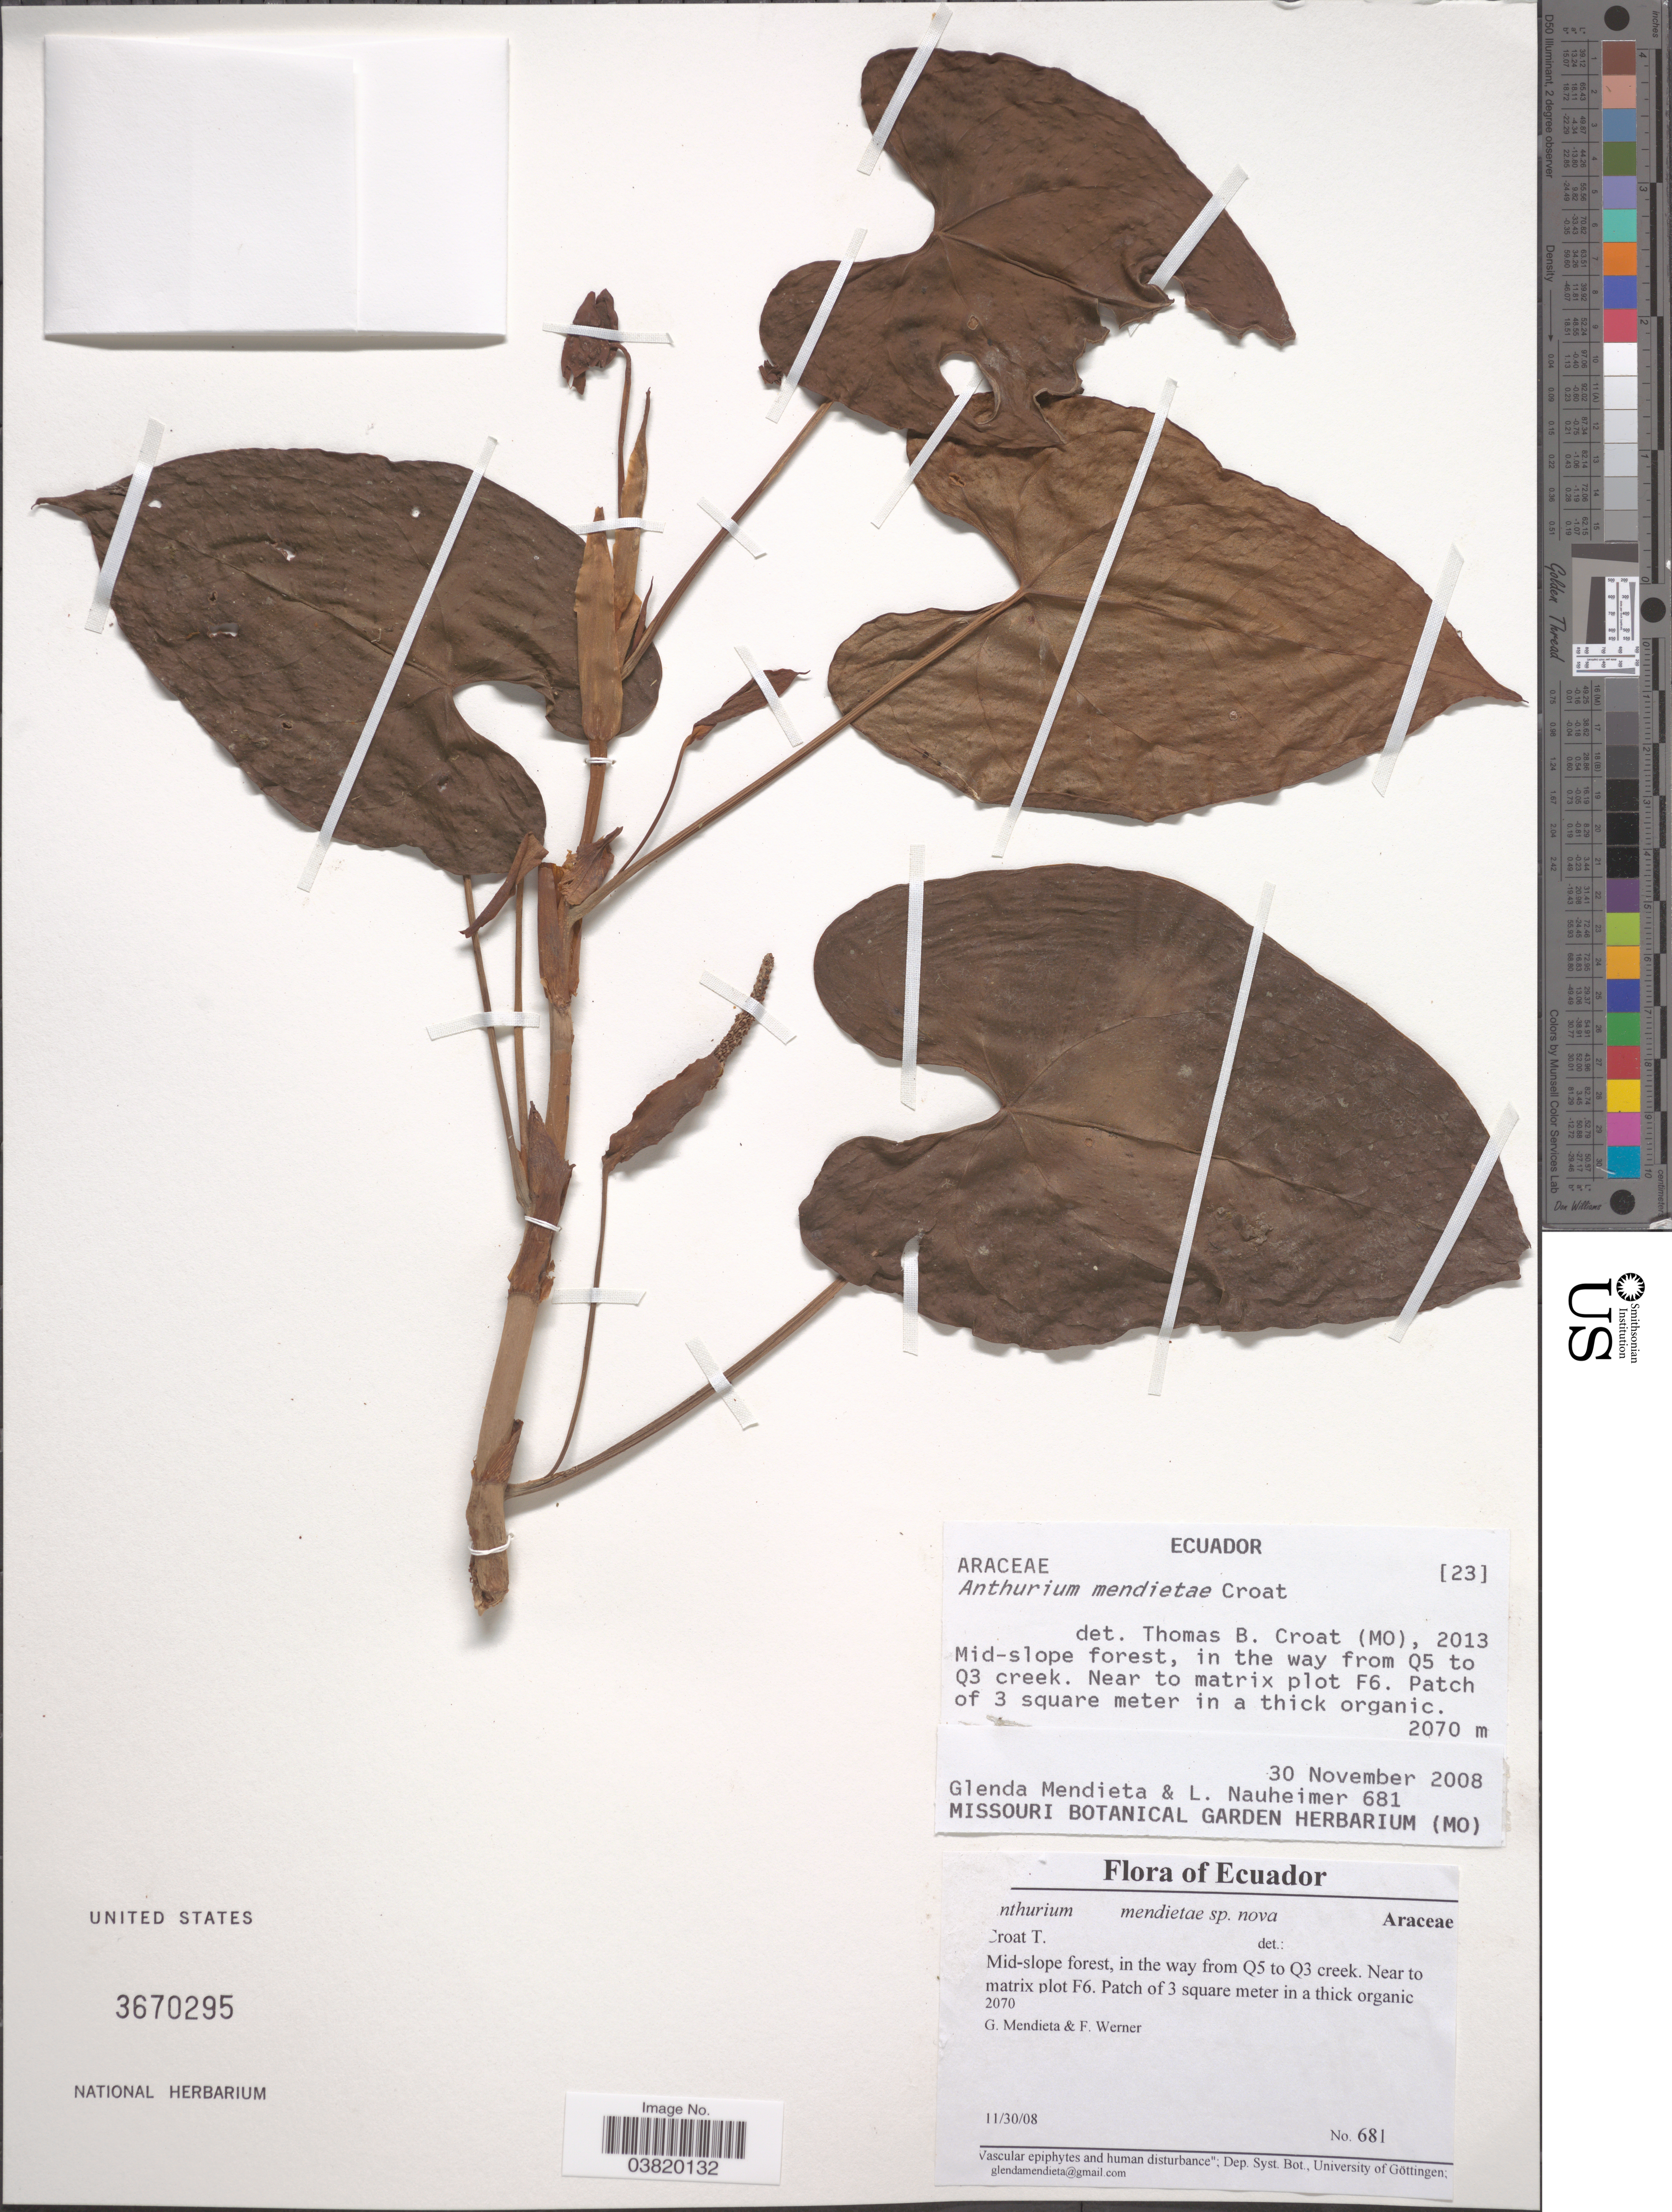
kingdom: Plantae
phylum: Tracheophyta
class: Liliopsida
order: Alismatales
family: Araceae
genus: Anthurium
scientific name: Anthurium mendietae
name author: Croat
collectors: G. Mendieta & F. Werner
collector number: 681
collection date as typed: Transcribed d/m/y: 30/11/8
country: Ecuador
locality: Mid-slope forest, in the way from Q5 to Q3 creek. Near to matrix plot F6. Patch of 3 square meter in a thick organic.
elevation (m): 2070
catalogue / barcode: US 3670295